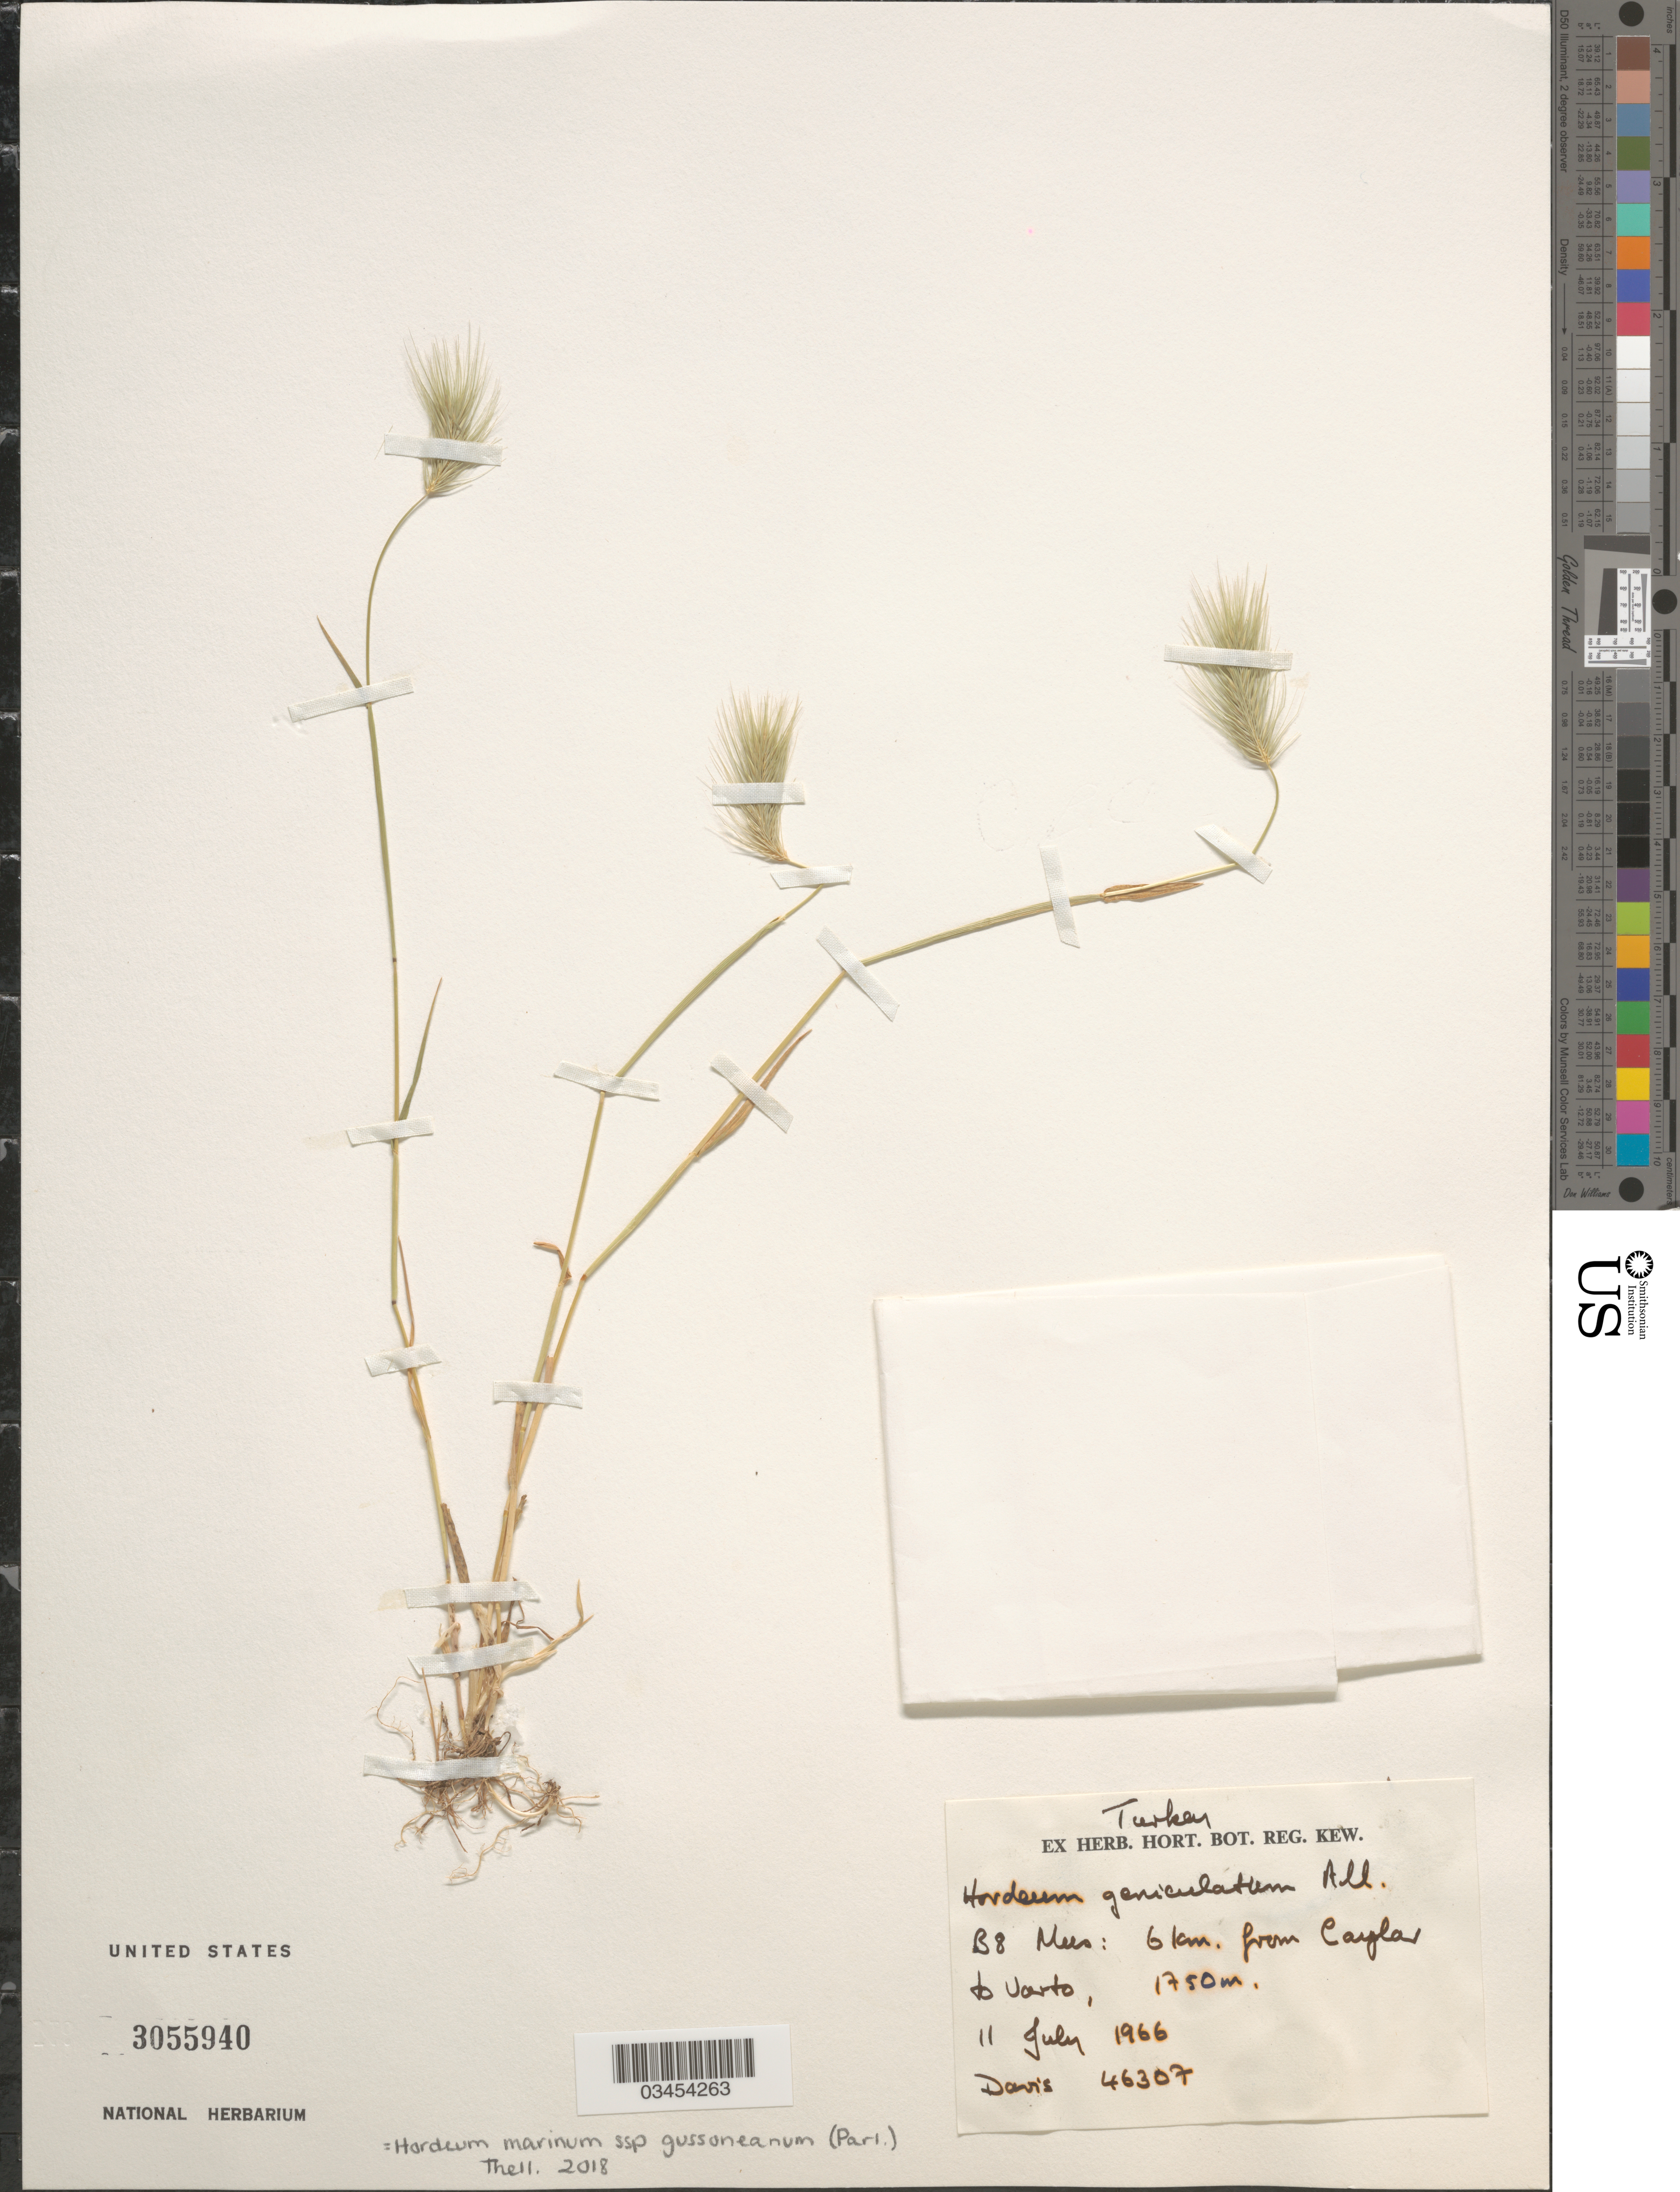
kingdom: Plantae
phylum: Tracheophyta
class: Liliopsida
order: Poales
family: Poaceae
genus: Hordeum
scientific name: Hordeum marinum subsp. gussoneanum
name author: (Parl.) Thell.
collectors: -. Davis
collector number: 46307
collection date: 1966-07-11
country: Turkey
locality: B8 Mees: 6 km. from Caglar to Varto.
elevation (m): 1750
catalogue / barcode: US 3055940